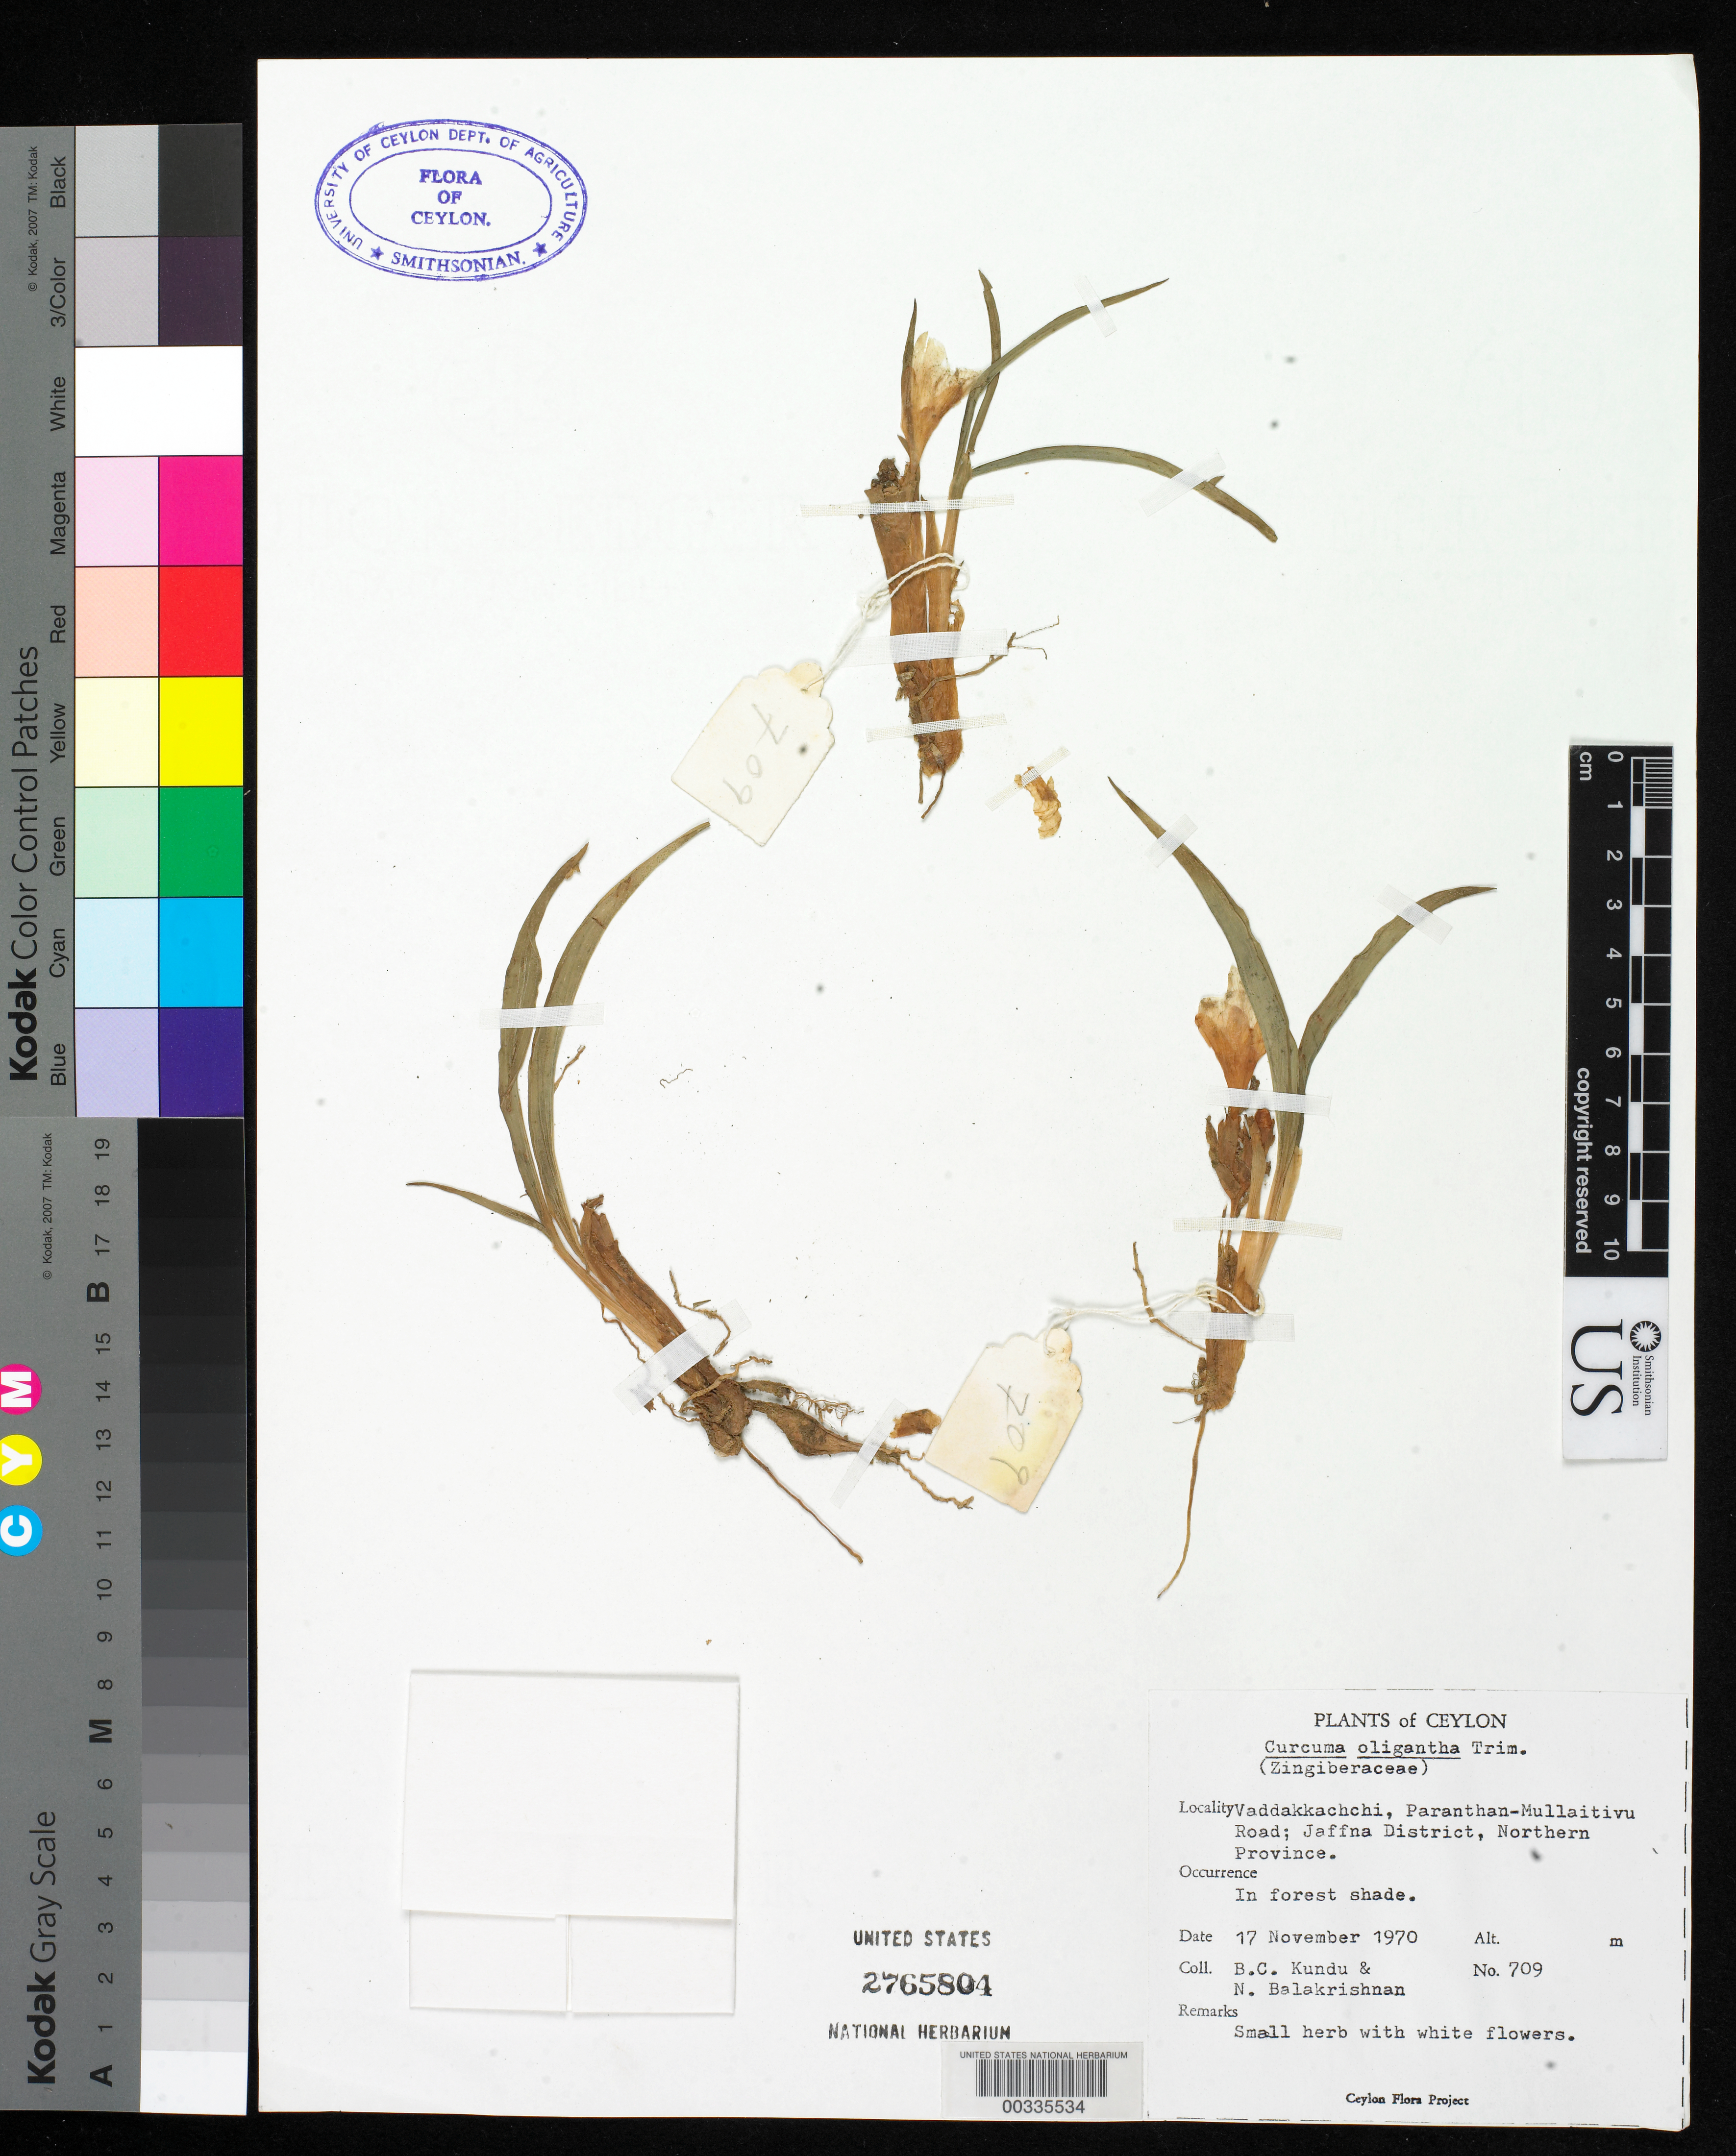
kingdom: Plantae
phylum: Tracheophyta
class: Liliopsida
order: Zingiberales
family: Zingiberaceae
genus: Curcuma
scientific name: Curcuma oligantha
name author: Trimen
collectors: B. C. Kundu & N. Balakrishnan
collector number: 709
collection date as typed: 17 Nov 1970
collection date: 1970-11-17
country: Sri Lanka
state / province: Northern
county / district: Jaffna Dist.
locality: Vaddakkachchi, paranthan-mullativu road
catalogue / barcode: US 2765804